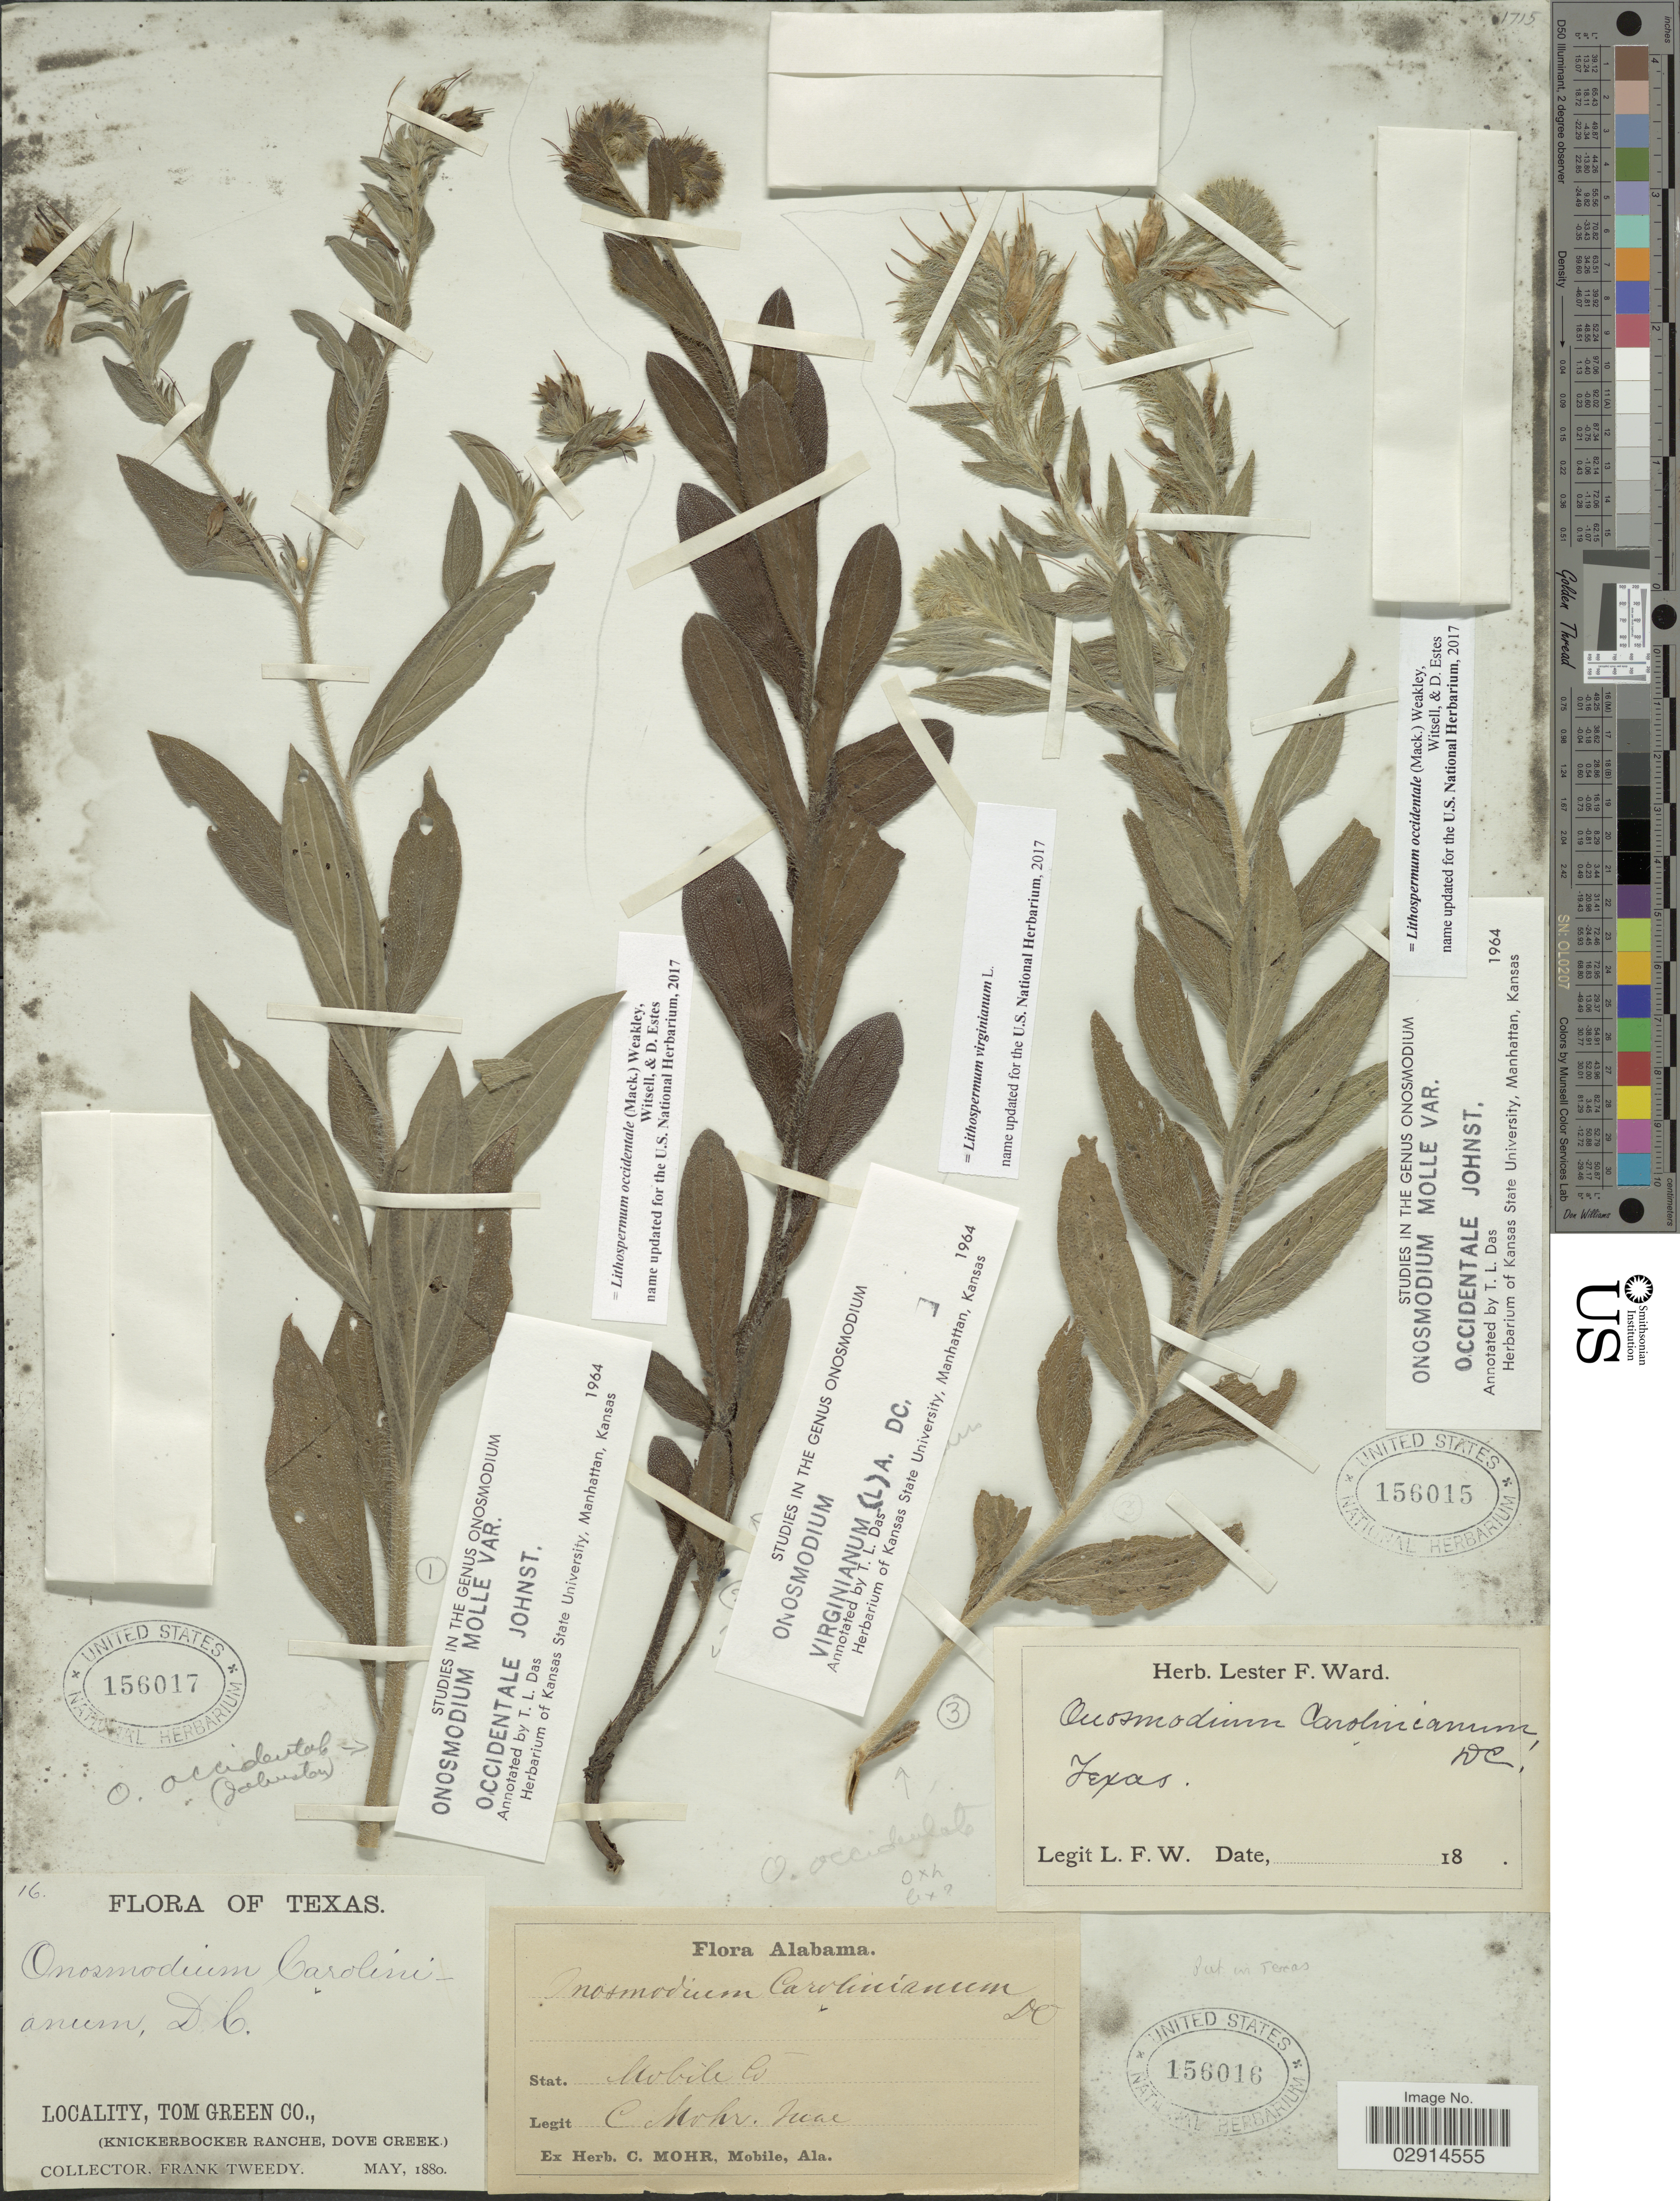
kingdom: Plantae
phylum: Tracheophyta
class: Magnoliopsida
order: Boraginales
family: Boraginaceae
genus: Lithospermum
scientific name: Lithospermum occidentale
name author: (Mack.) Weakley et al.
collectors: F. Tweedy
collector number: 16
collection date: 1880-05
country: United States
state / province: Texas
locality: Tom Green Co., (Knickerbocker Ranche, Dove Creek).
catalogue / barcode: US 156017